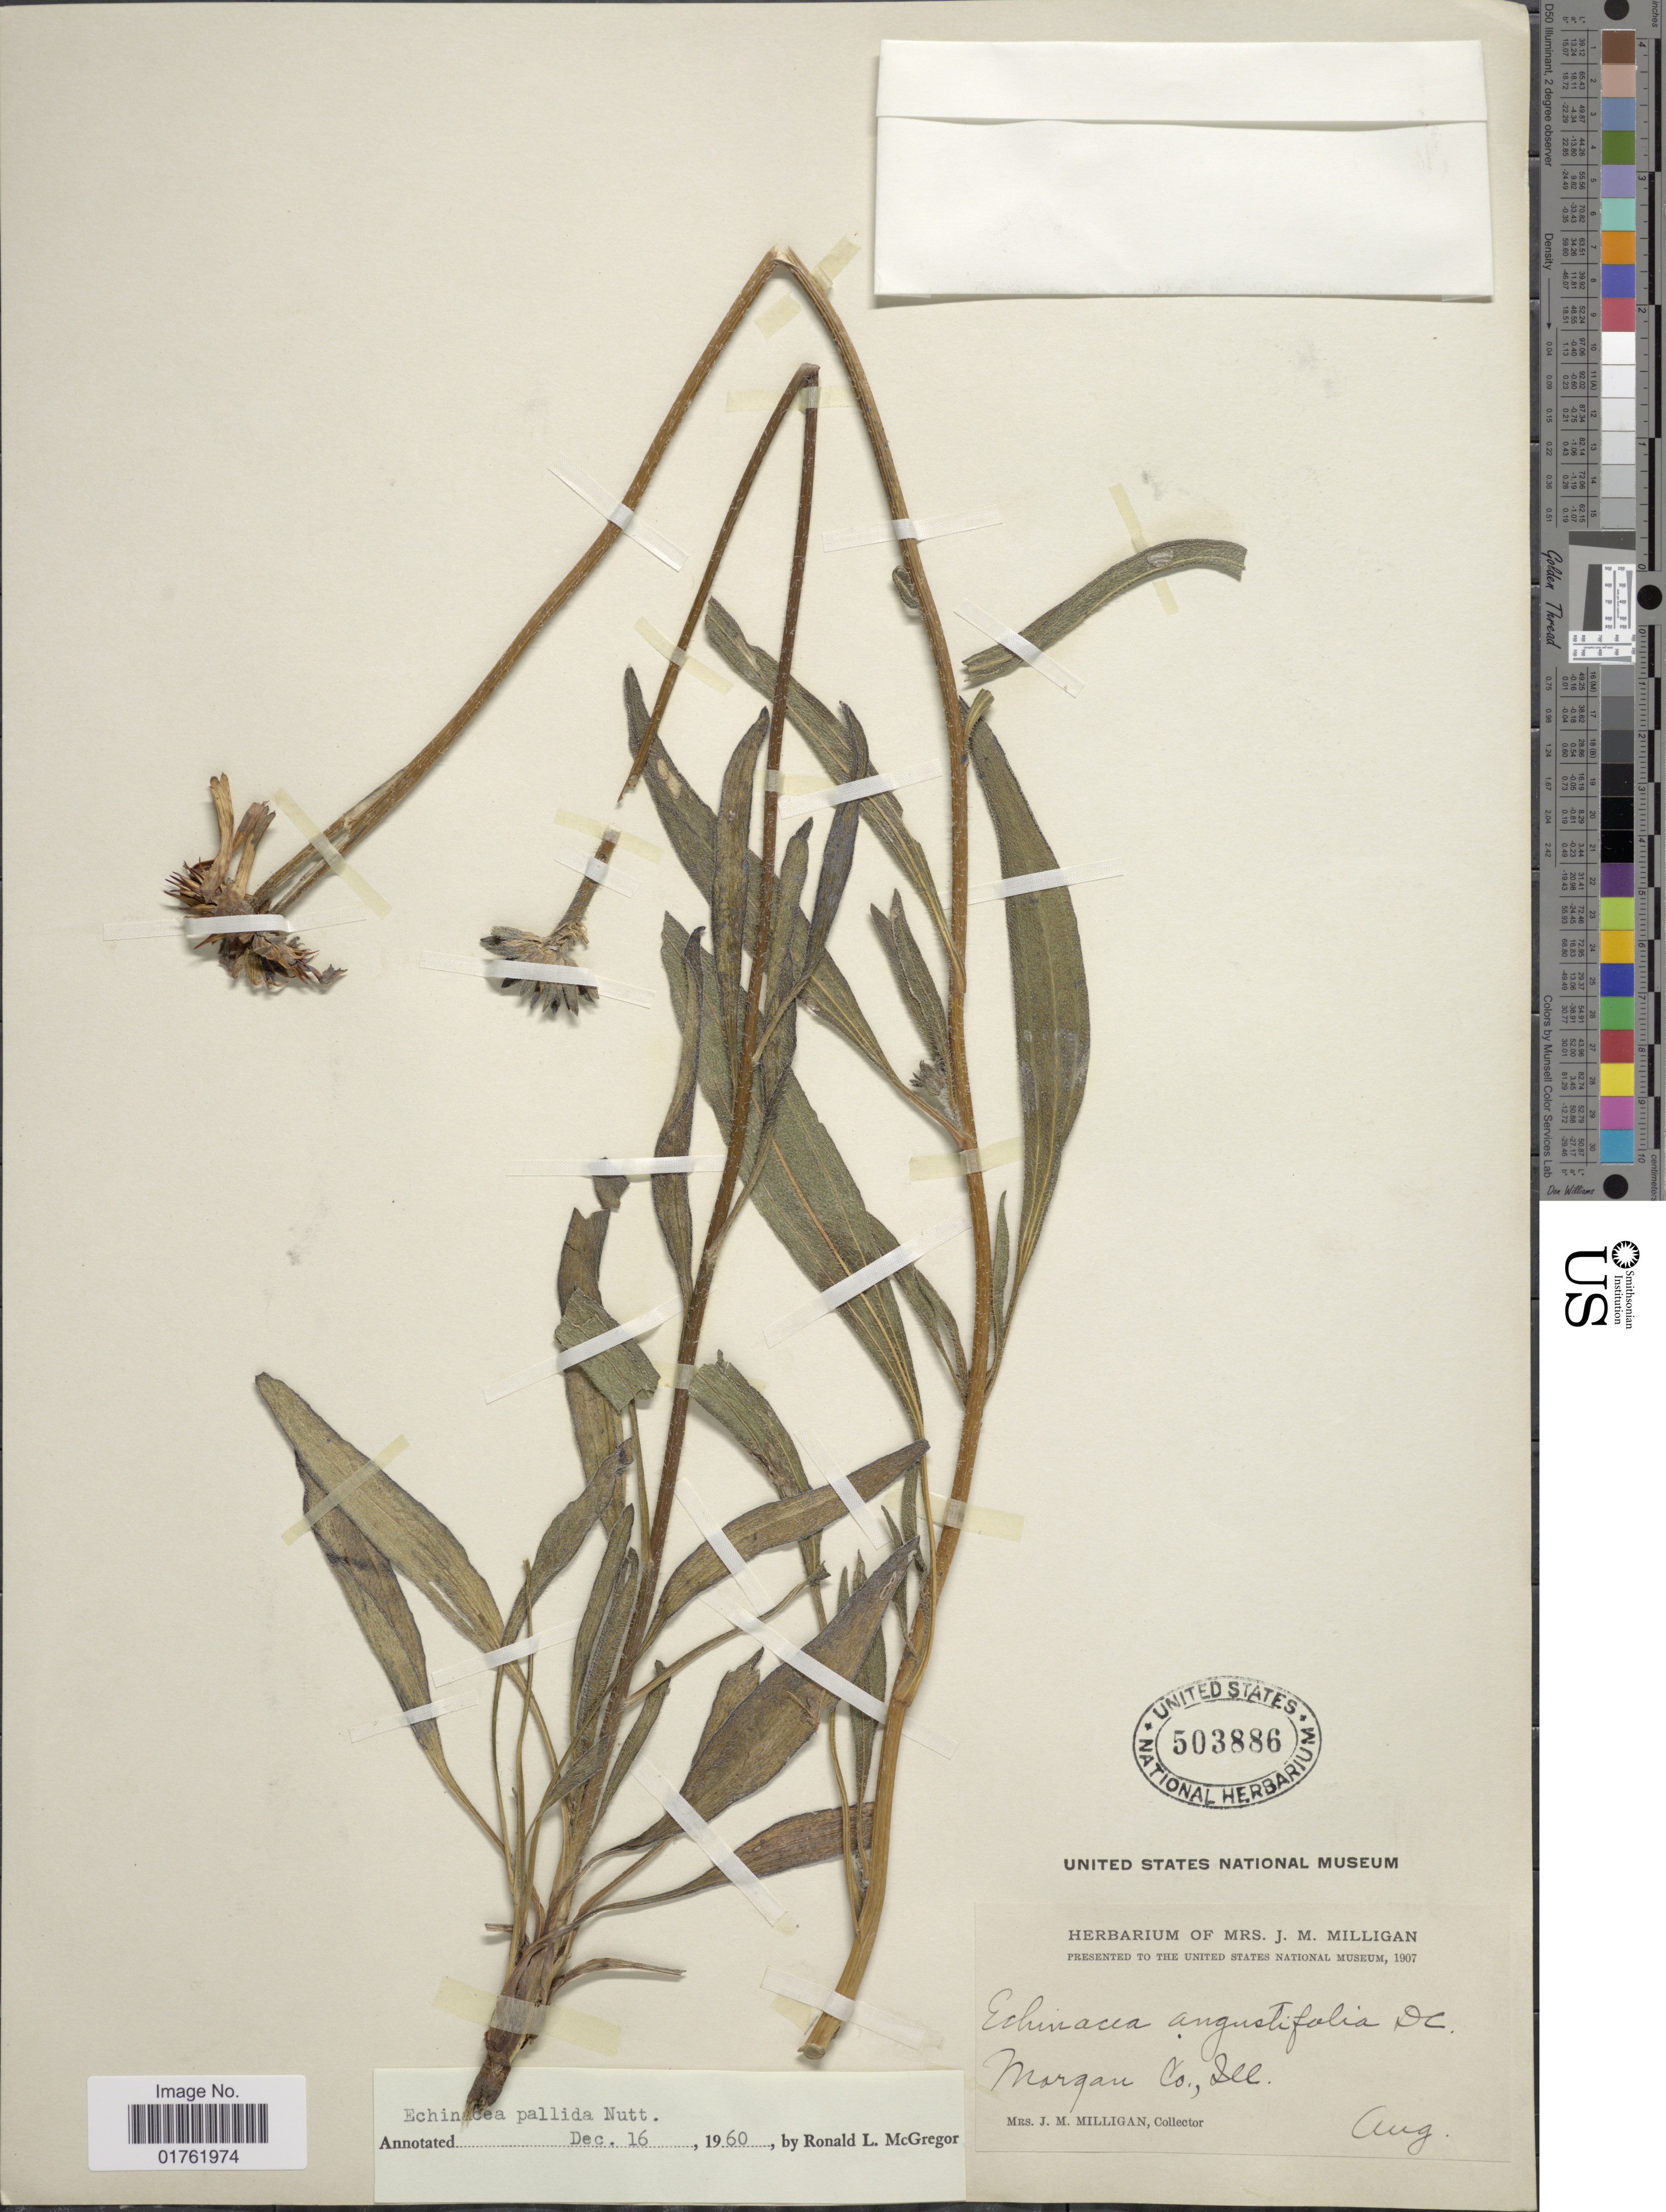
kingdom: Plantae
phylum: Tracheophyta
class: Magnoliopsida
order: Asterales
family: Asteraceae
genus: Echinacea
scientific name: Echinacea pallida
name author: (Nutt.) Nutt.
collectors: J. M. Milligan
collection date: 1907-08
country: United States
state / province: Illinois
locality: Morgan Co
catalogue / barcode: US 503886